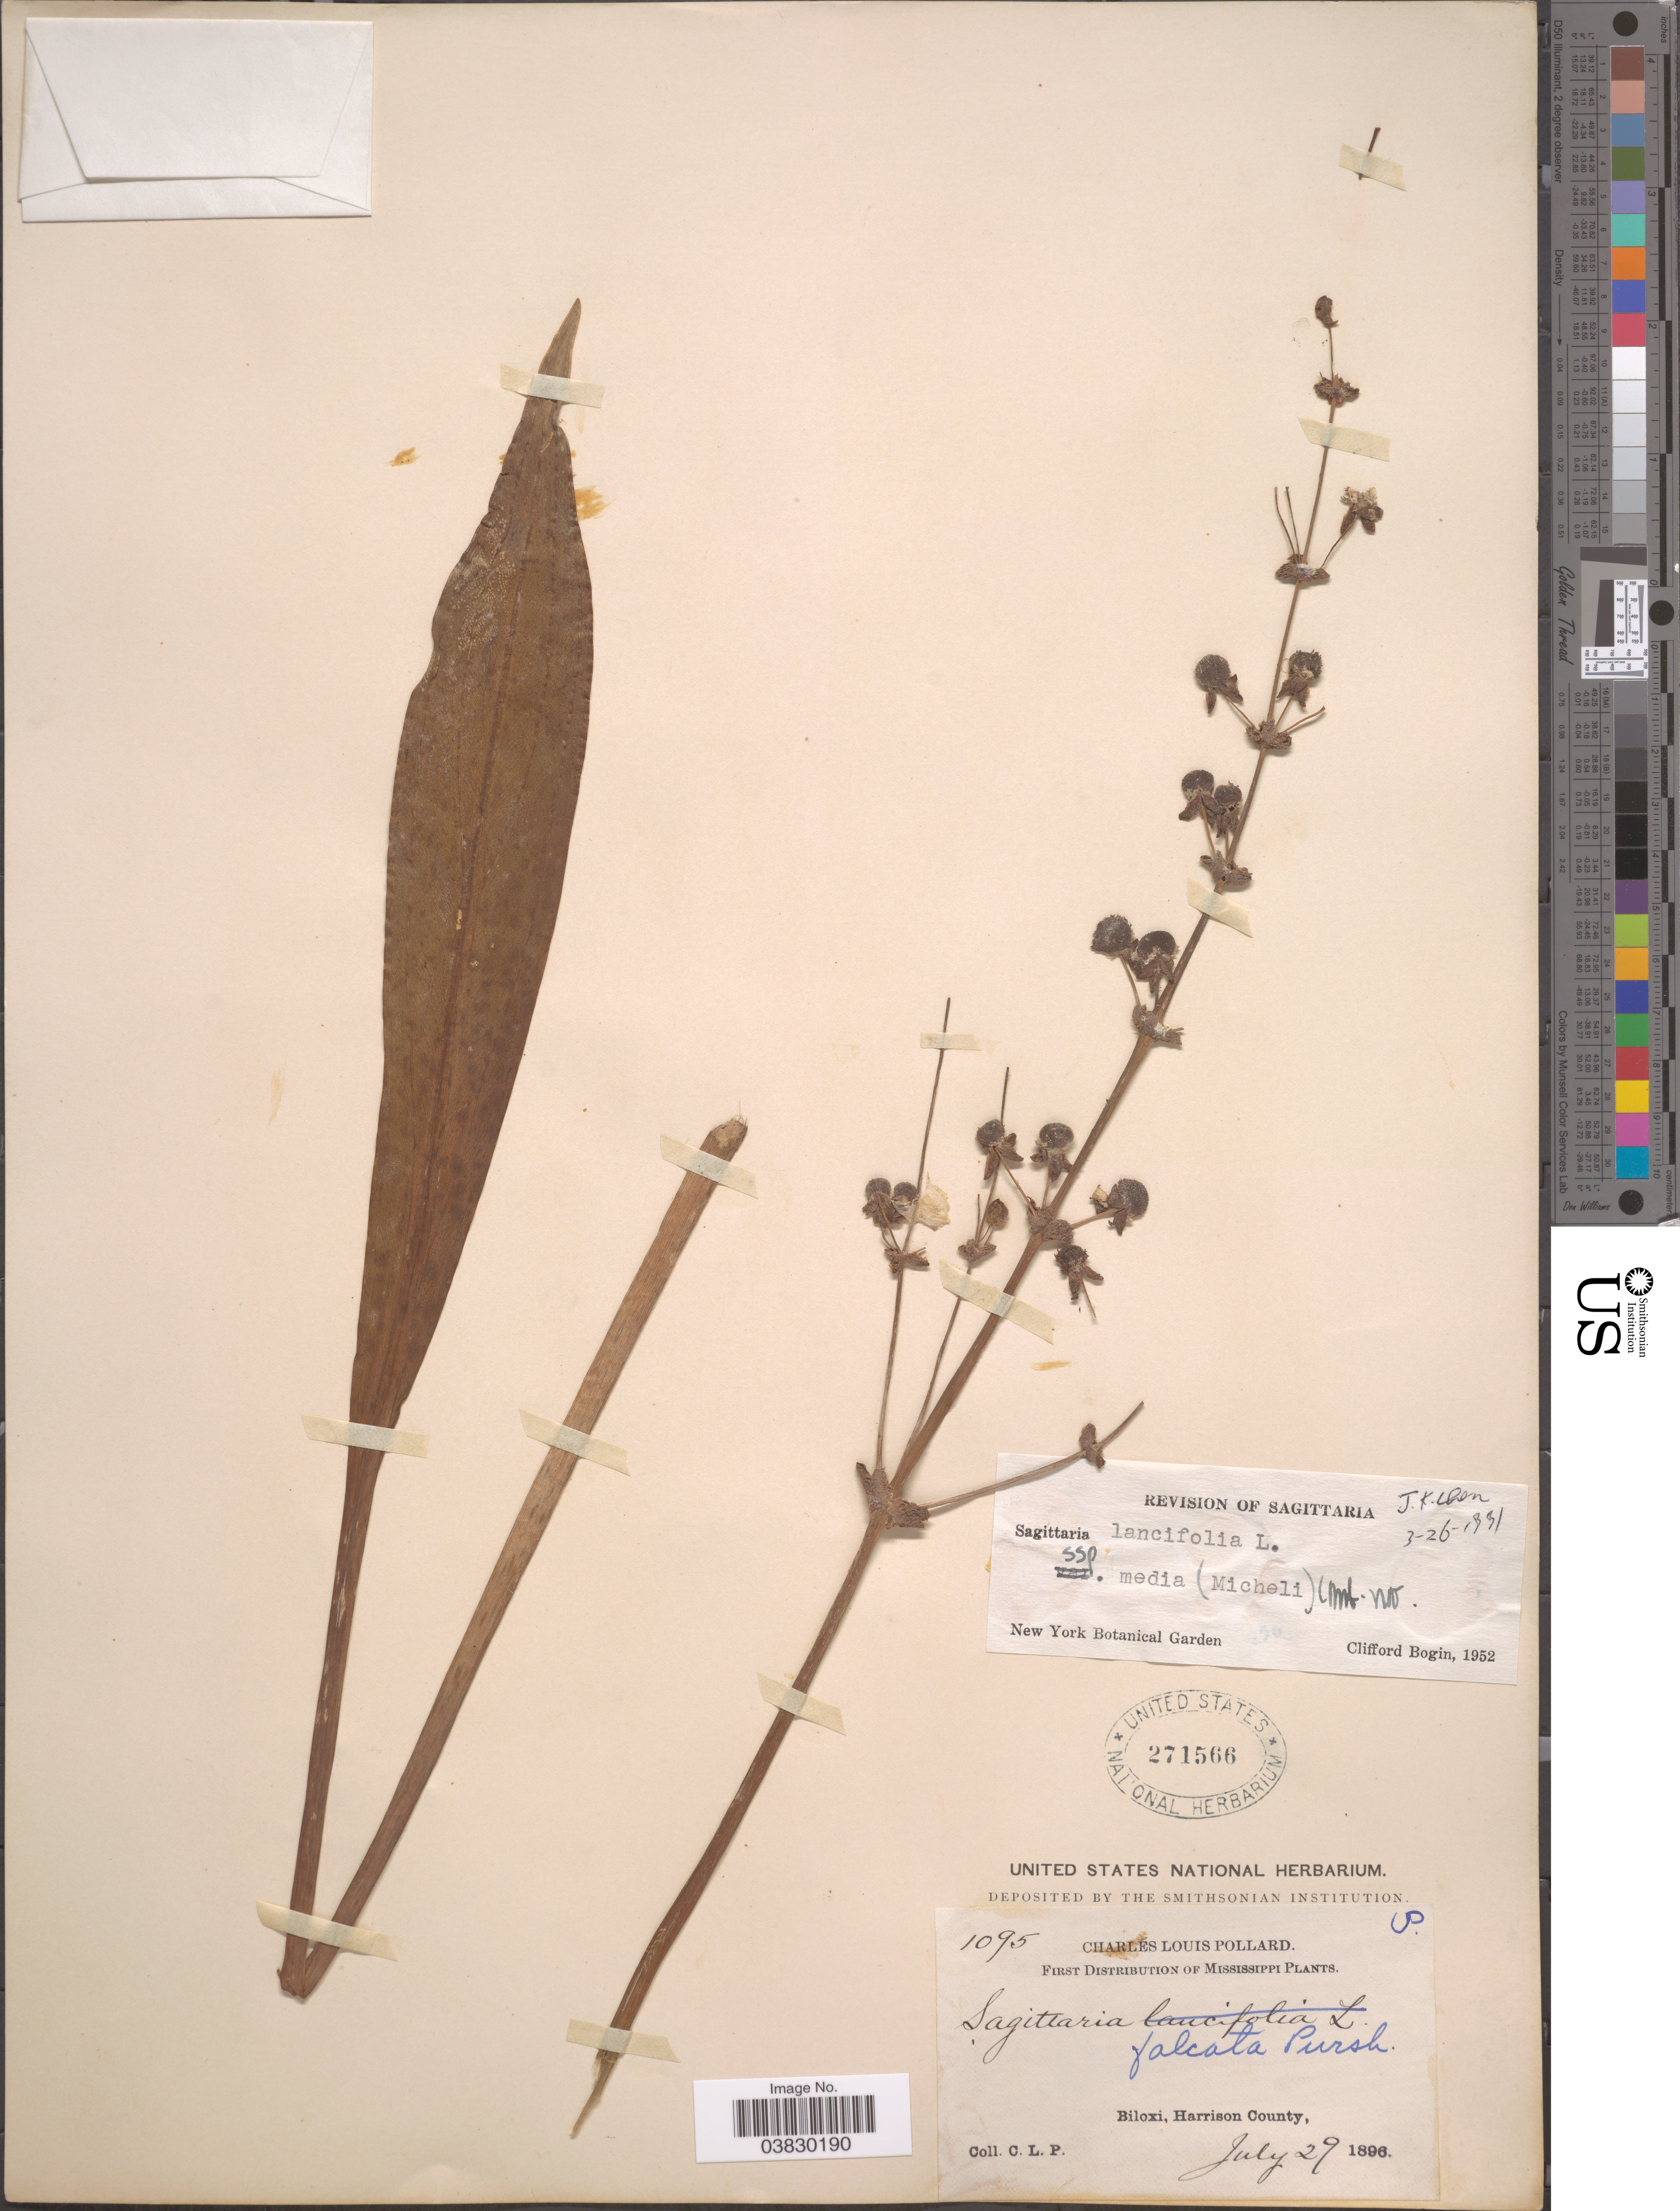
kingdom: Plantae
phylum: Tracheophyta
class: Liliopsida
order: Alismatales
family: Alismataceae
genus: Sagittaria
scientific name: Sagittaria lancifolia subsp. media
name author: (Micheli) Bogin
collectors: C. L. Pollard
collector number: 1095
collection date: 1896-07-29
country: United States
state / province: Mississippi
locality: Biloxi, Harrison County.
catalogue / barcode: US 271566